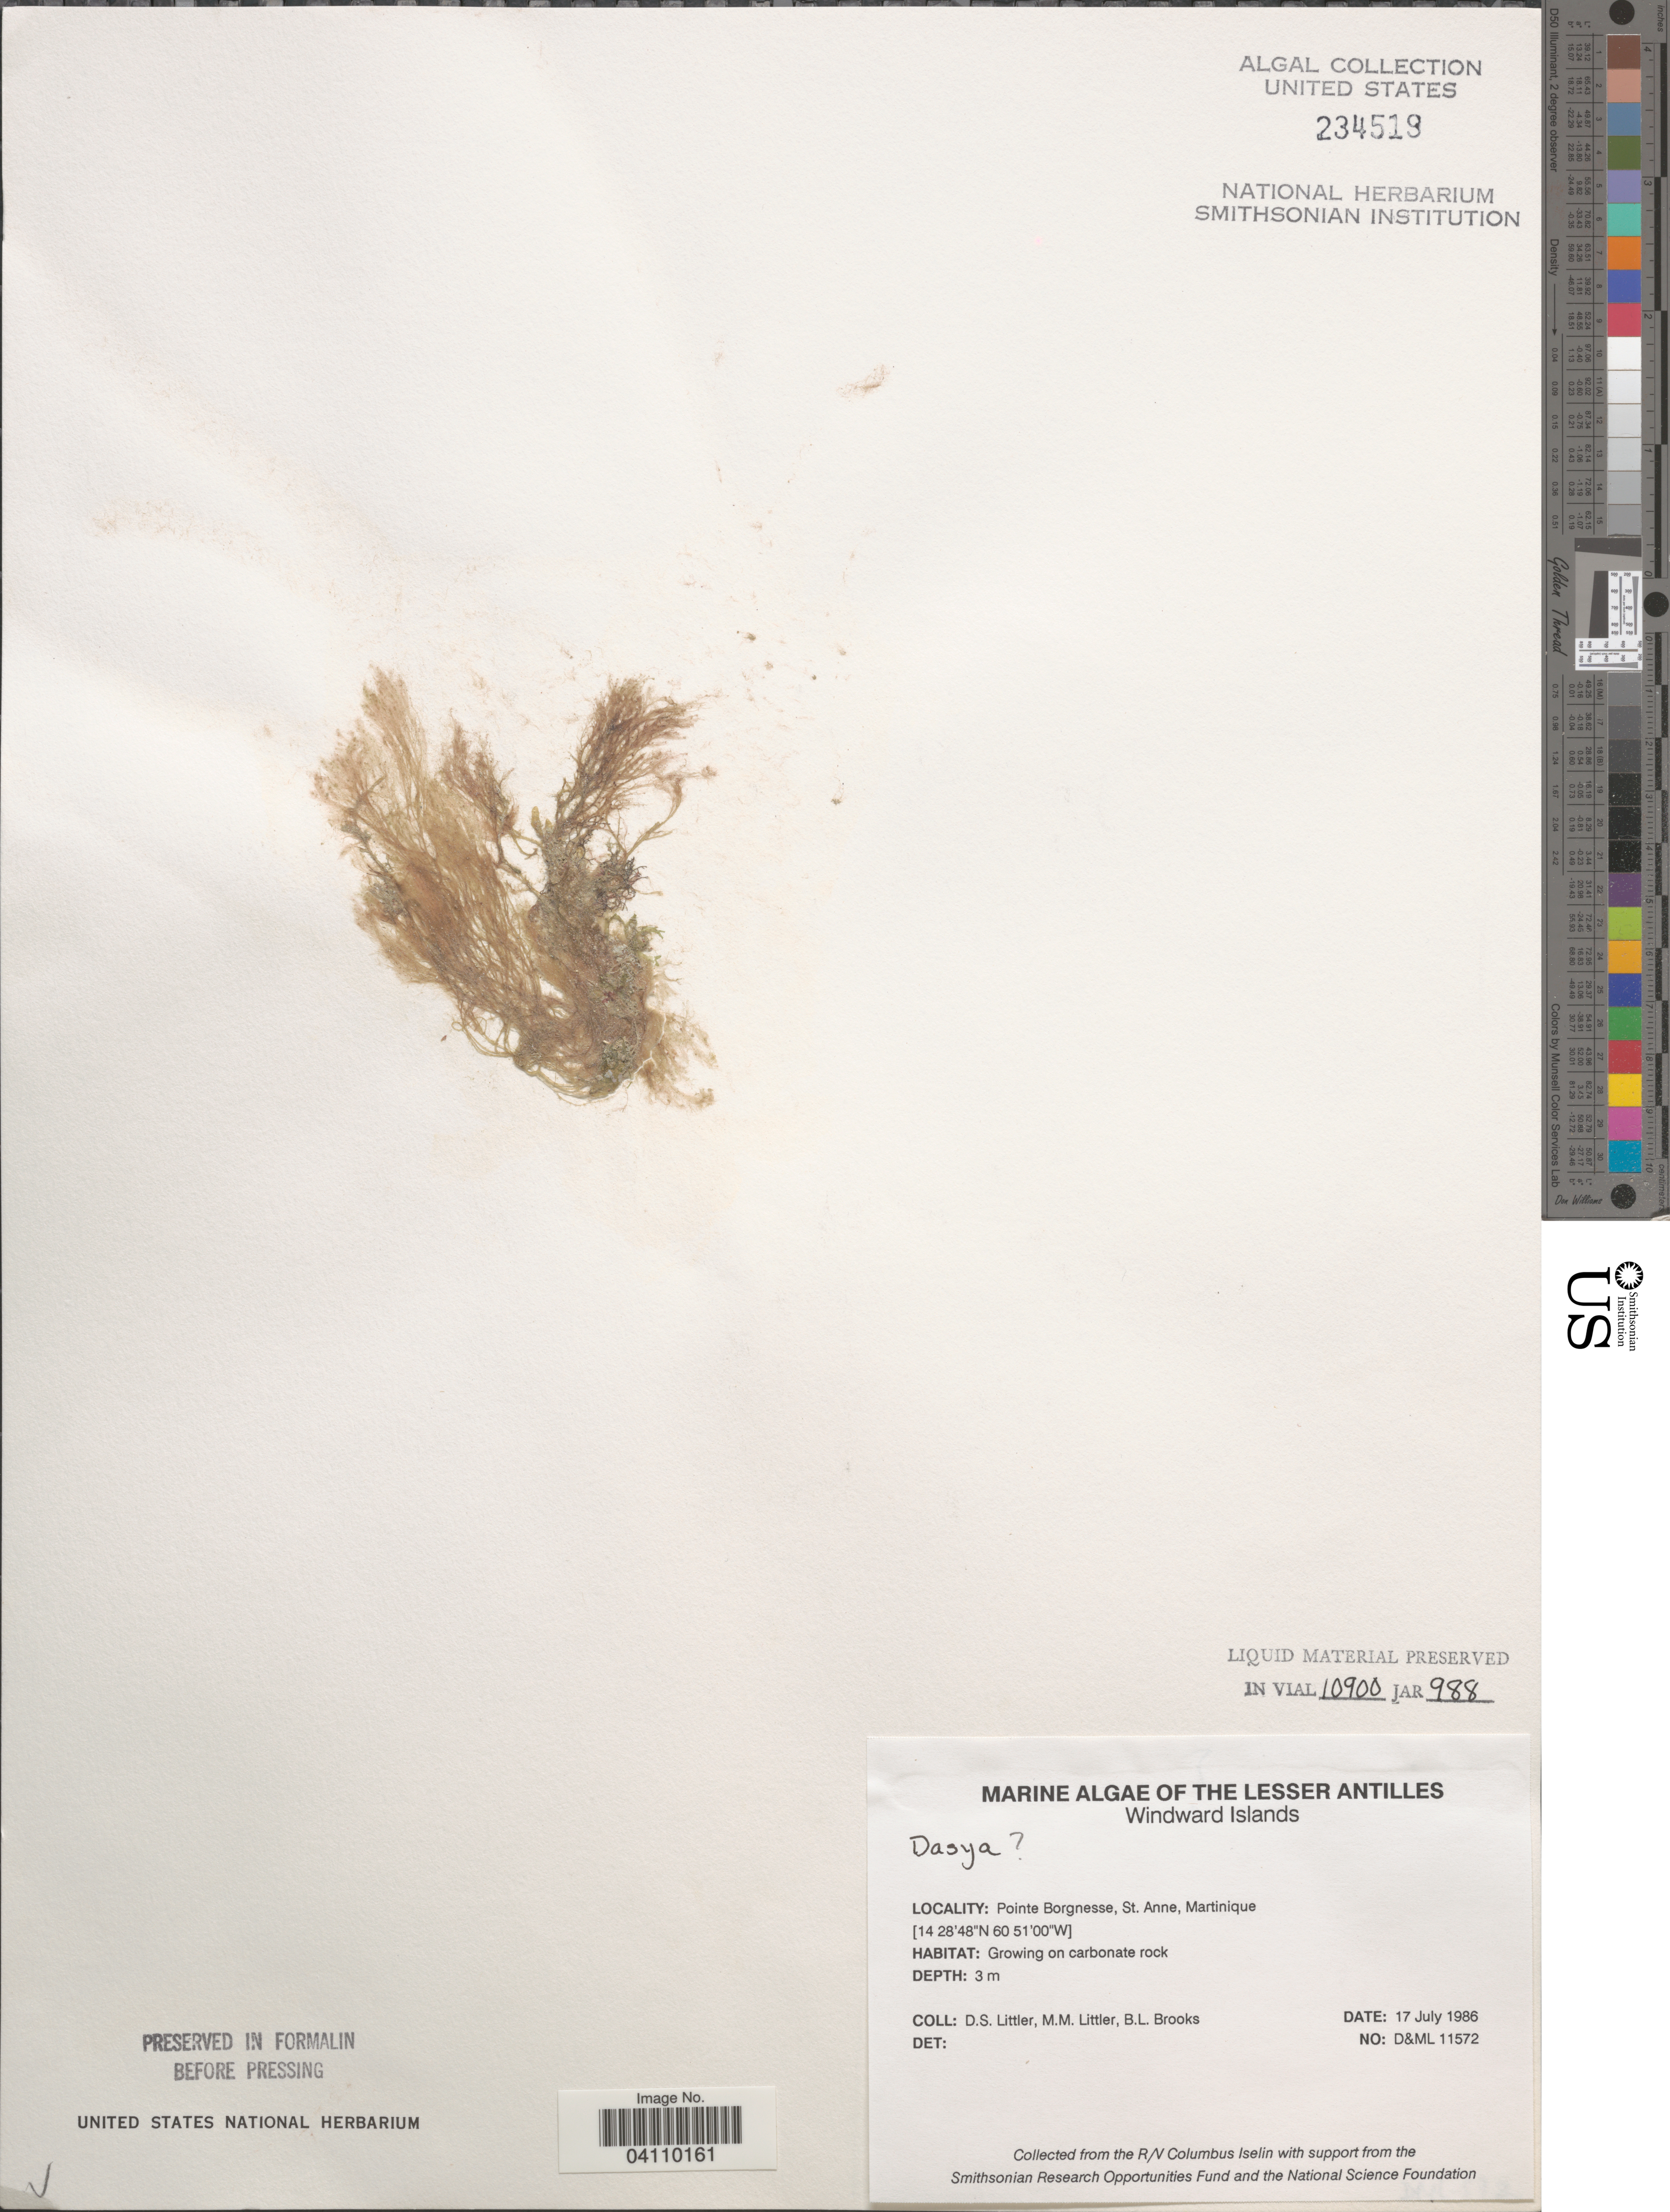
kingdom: Plantae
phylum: Rhodophyta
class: Florideophyceae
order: Ceramiales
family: Dasyaceae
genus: Dasya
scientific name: Dasya sp.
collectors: D. S. Littler & B. Brooks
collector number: D&ML11572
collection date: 1986-07-17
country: Martinique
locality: The Lesser Antilles. Windward Islands. Pointe Borgnesse, St. Anne.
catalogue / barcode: US 234519